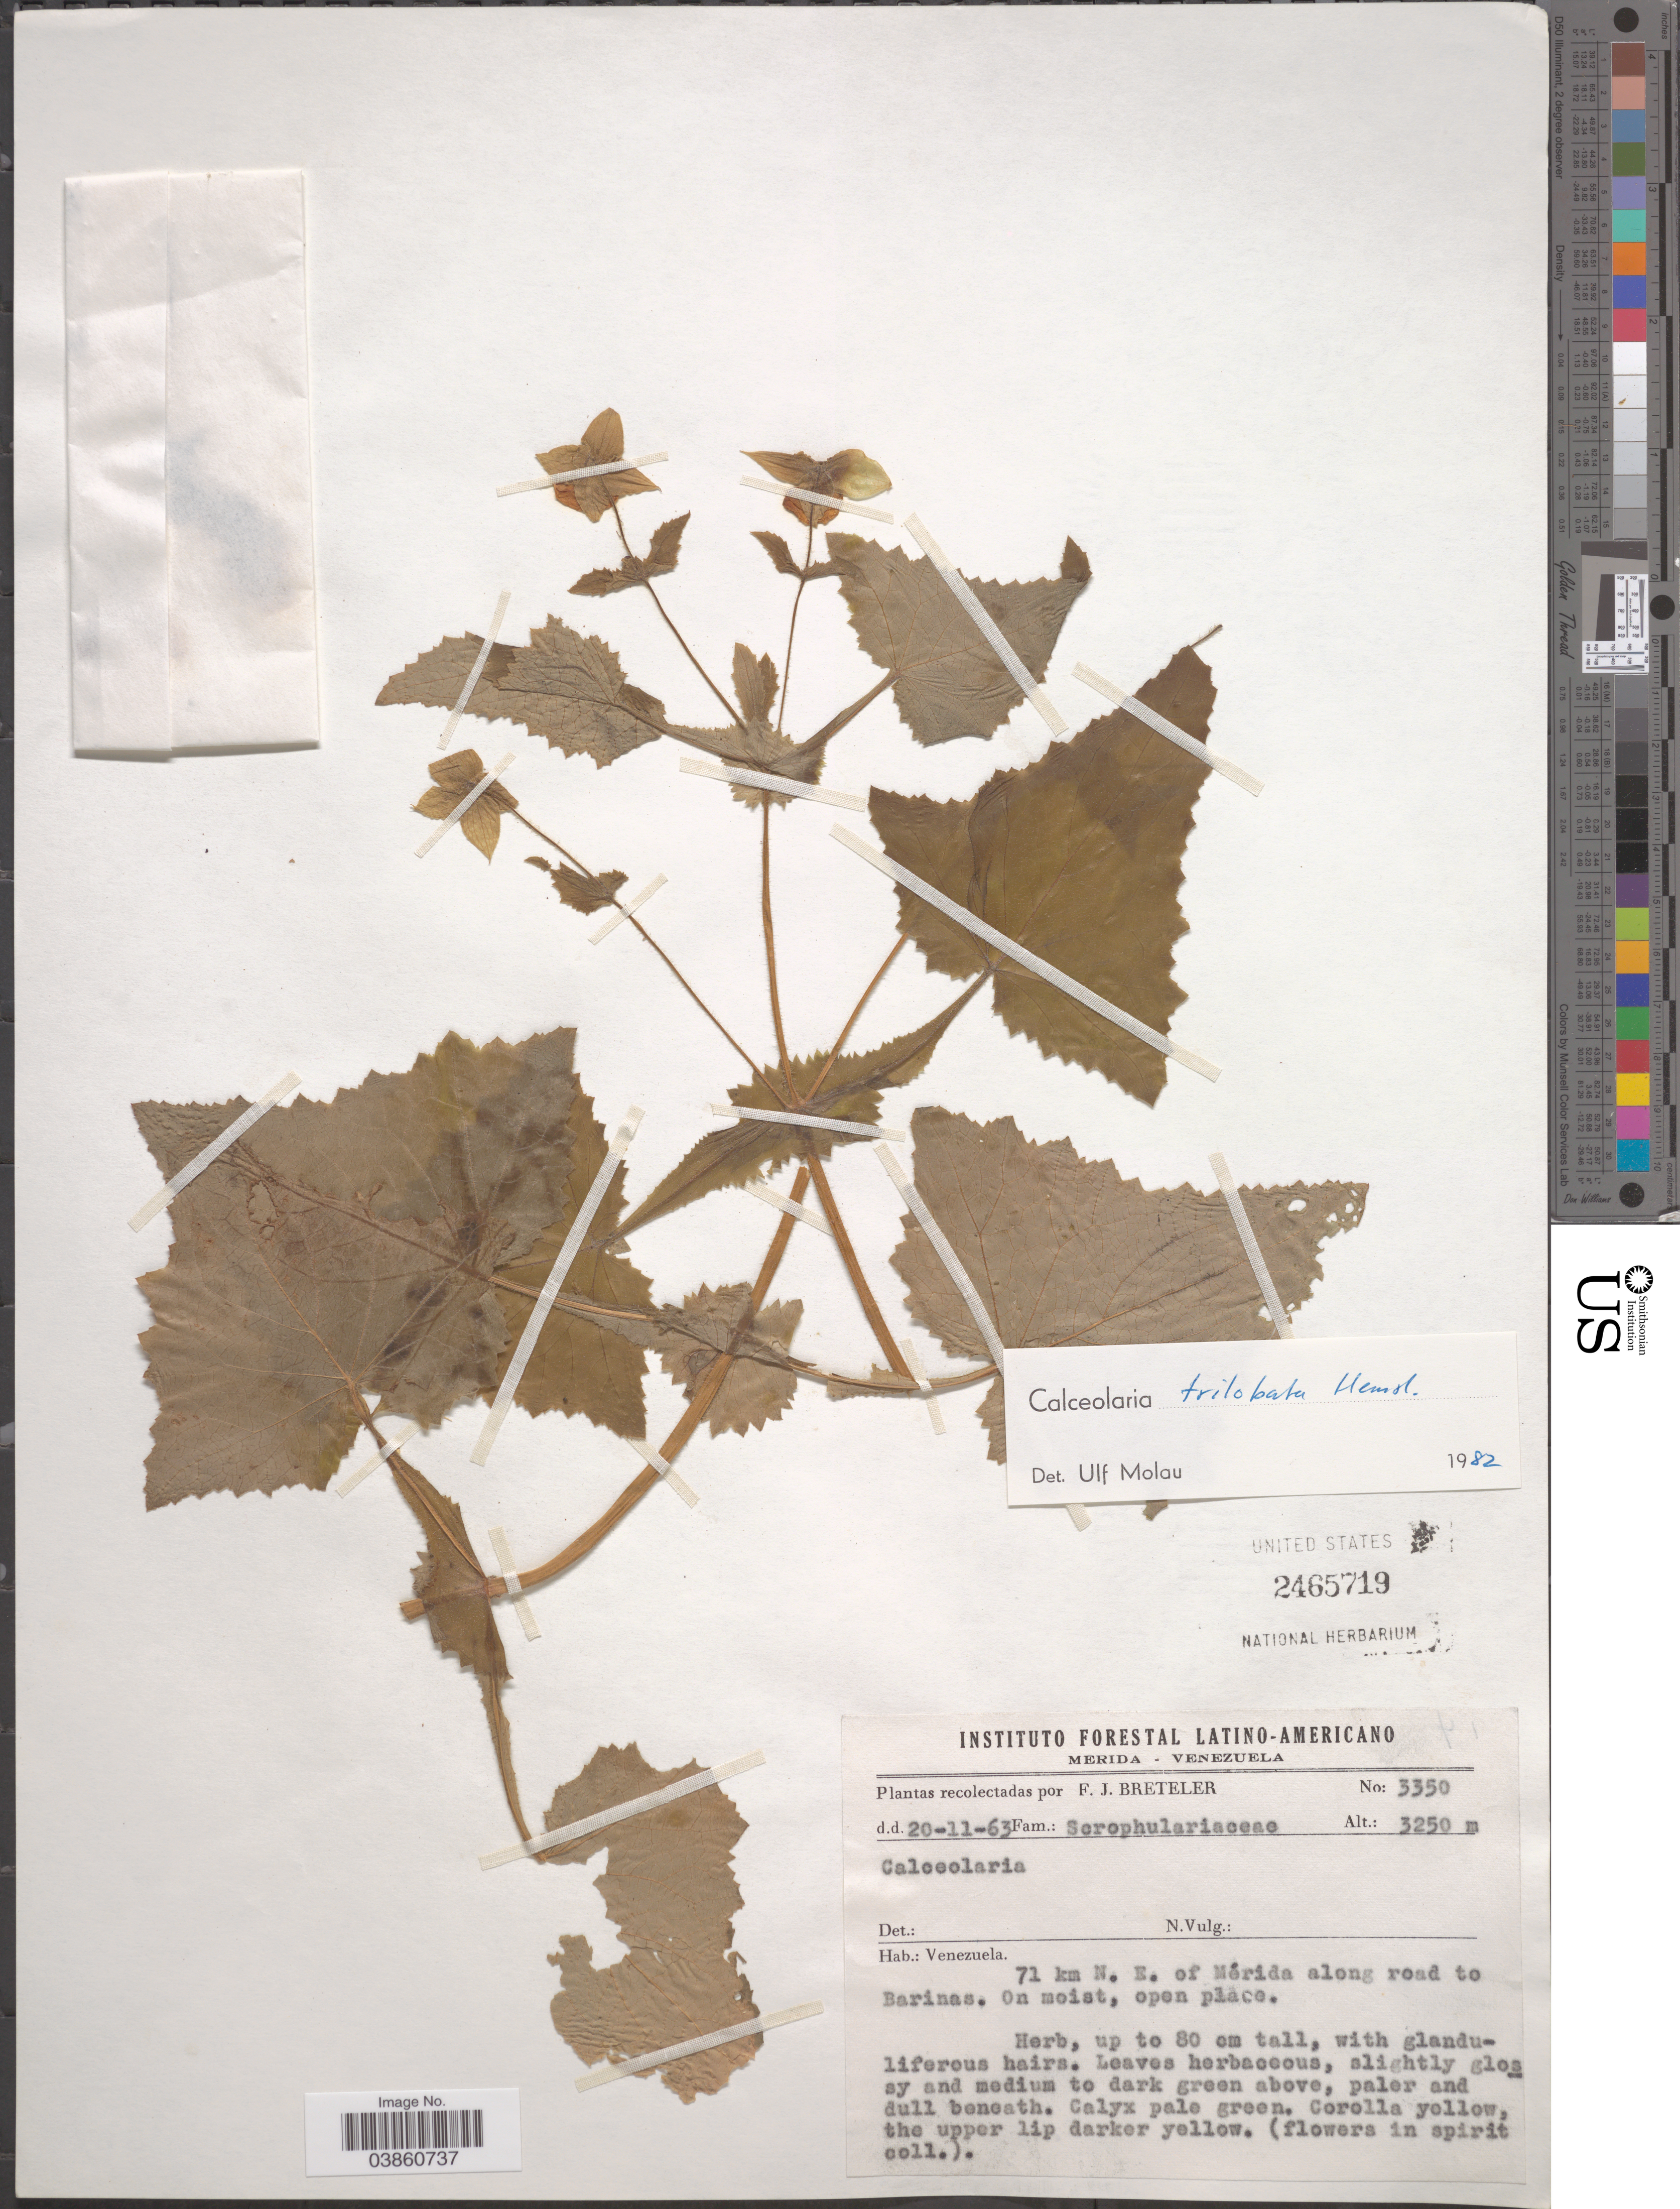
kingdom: Plantae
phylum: Tracheophyta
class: Magnoliopsida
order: Lamiales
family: Calceolariaceae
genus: Calceolaria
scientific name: Calceolaria trilobata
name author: Hemsl.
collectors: F. J. Breteler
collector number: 3350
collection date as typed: Transcribed d/m/y: 20/11/63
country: Venezuela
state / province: Merida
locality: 71 km N. E. of Mérida along road to Barinas.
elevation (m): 3250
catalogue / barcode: US 2465719